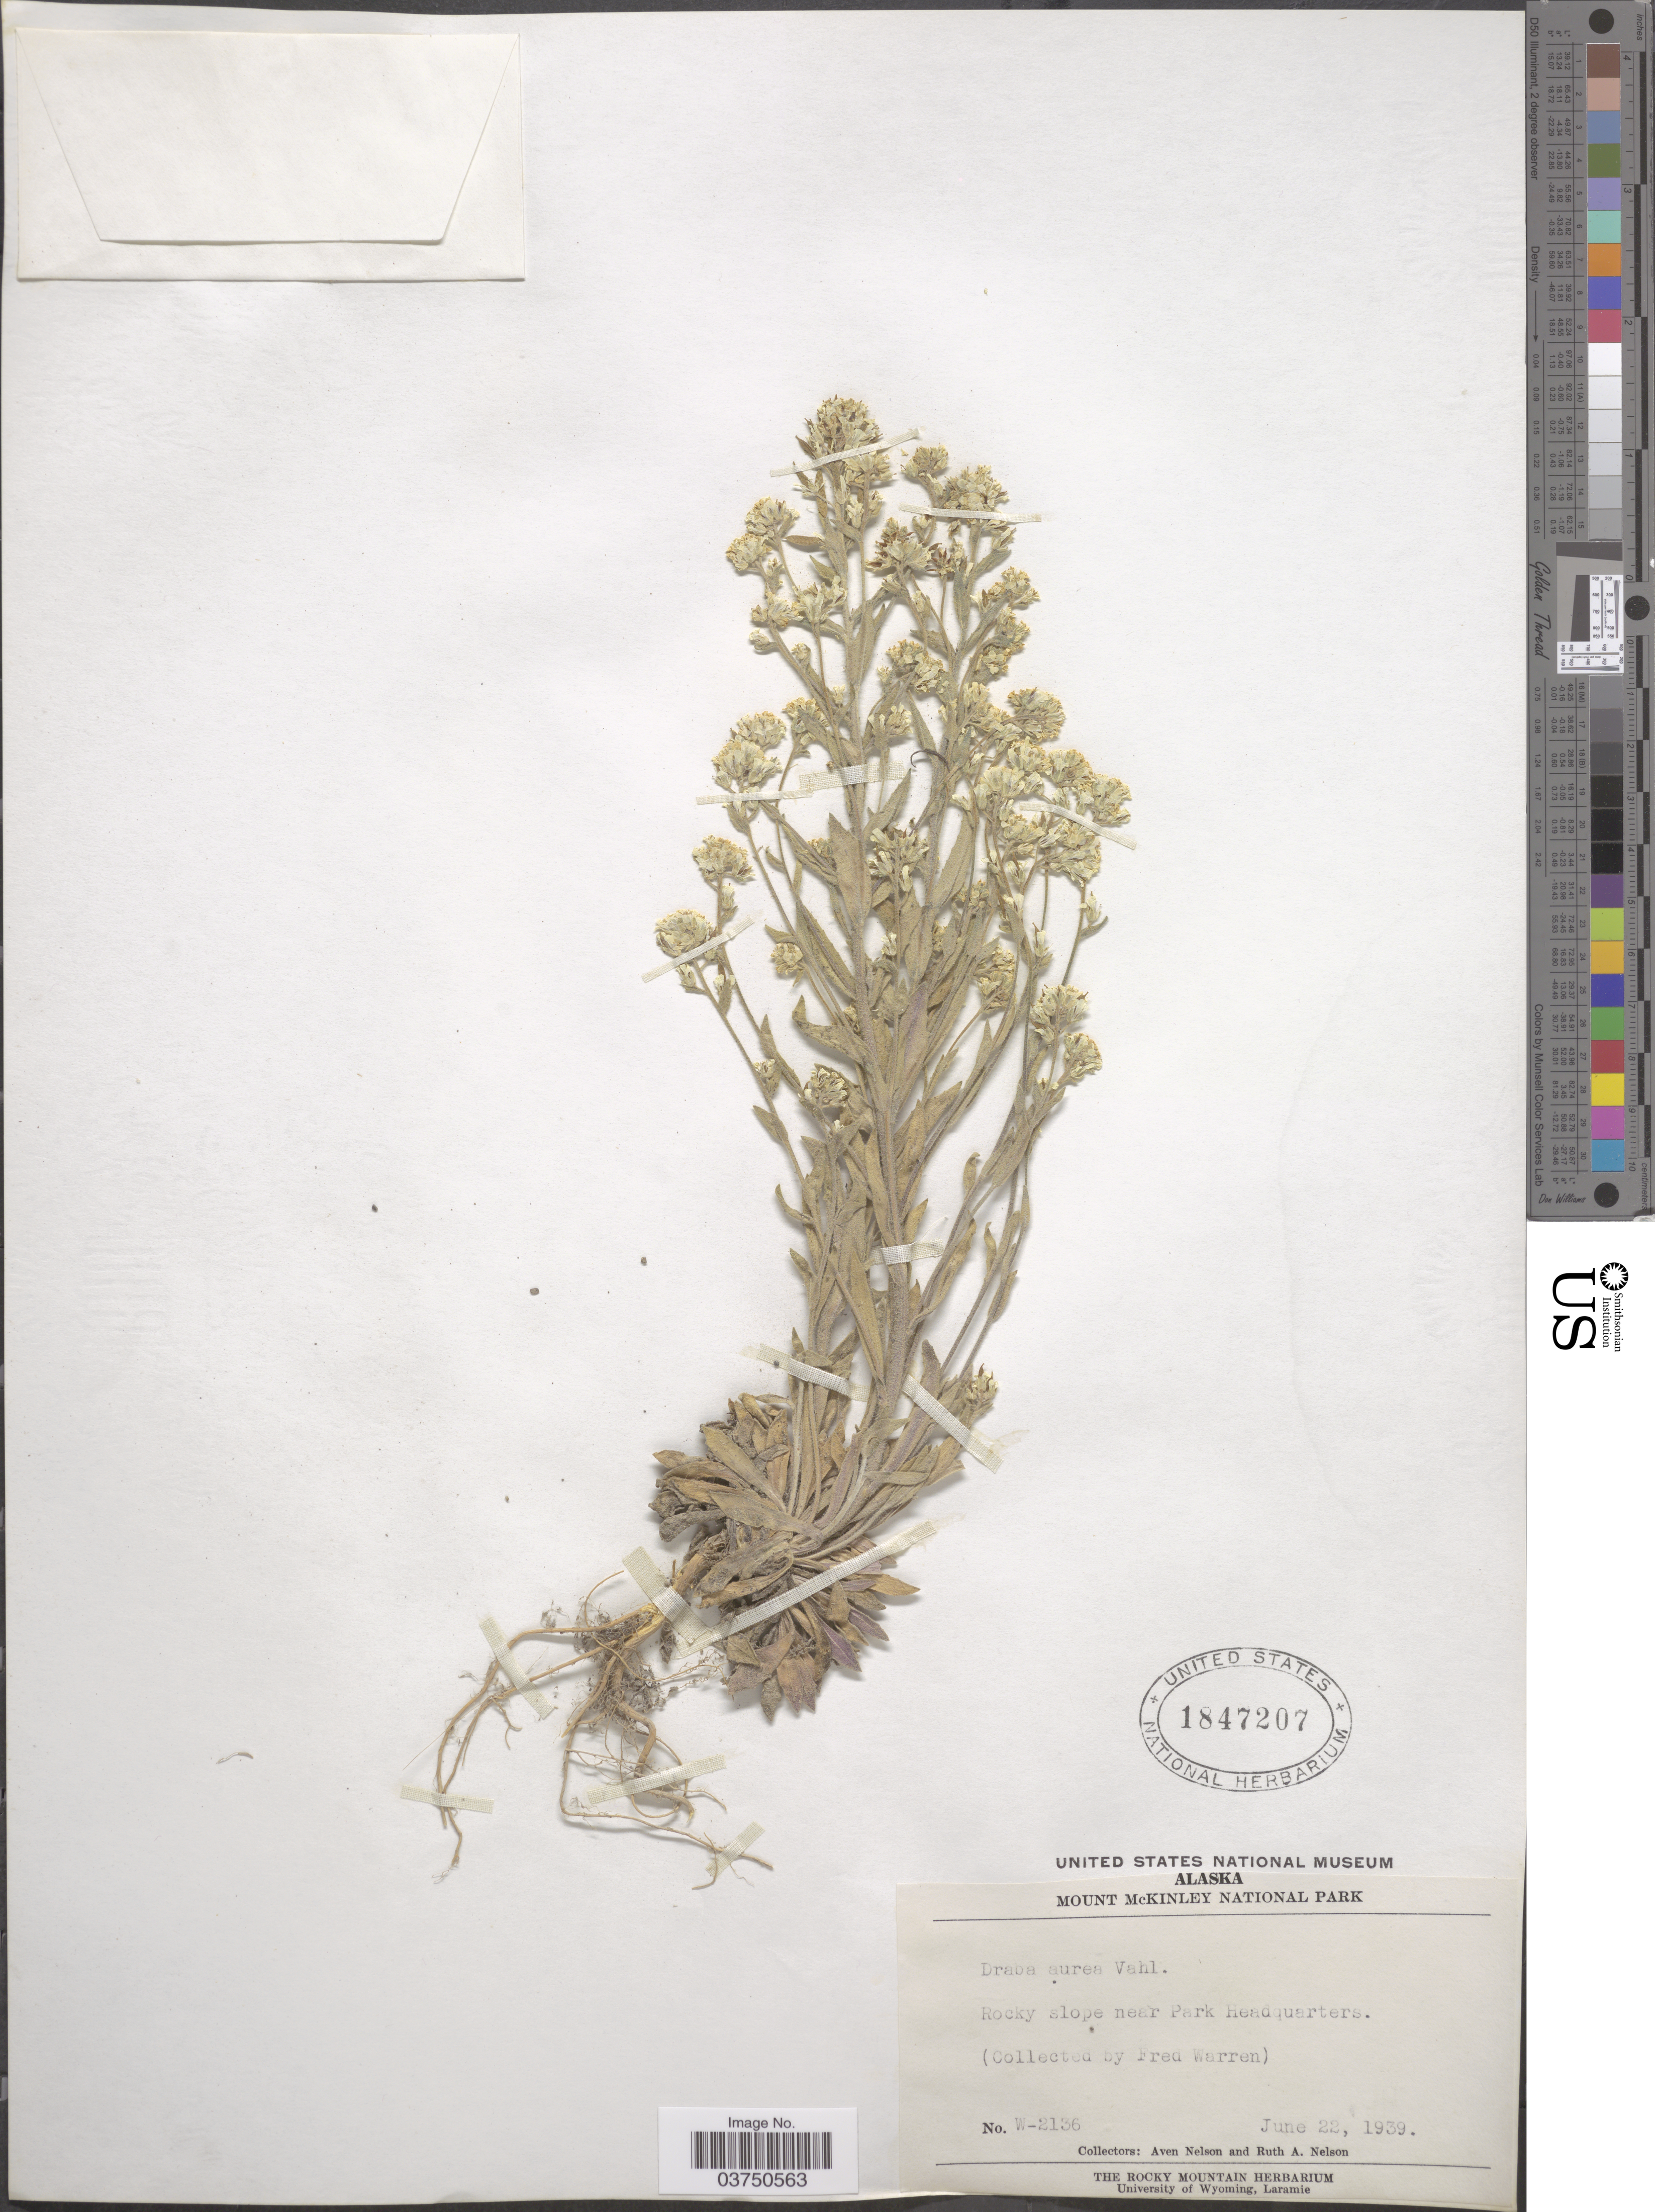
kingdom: Plantae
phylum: Tracheophyta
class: Magnoliopsida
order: Brassicales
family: Brassicaceae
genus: Draba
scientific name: Draba aurea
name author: Vahl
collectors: A. Nelson, E. Nelson & F. Warren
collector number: W-2136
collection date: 1939-06-22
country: United States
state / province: Alaska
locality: Mount McKinley National Park. Rocky slope near Park Headquarters.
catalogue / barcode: US 1847207